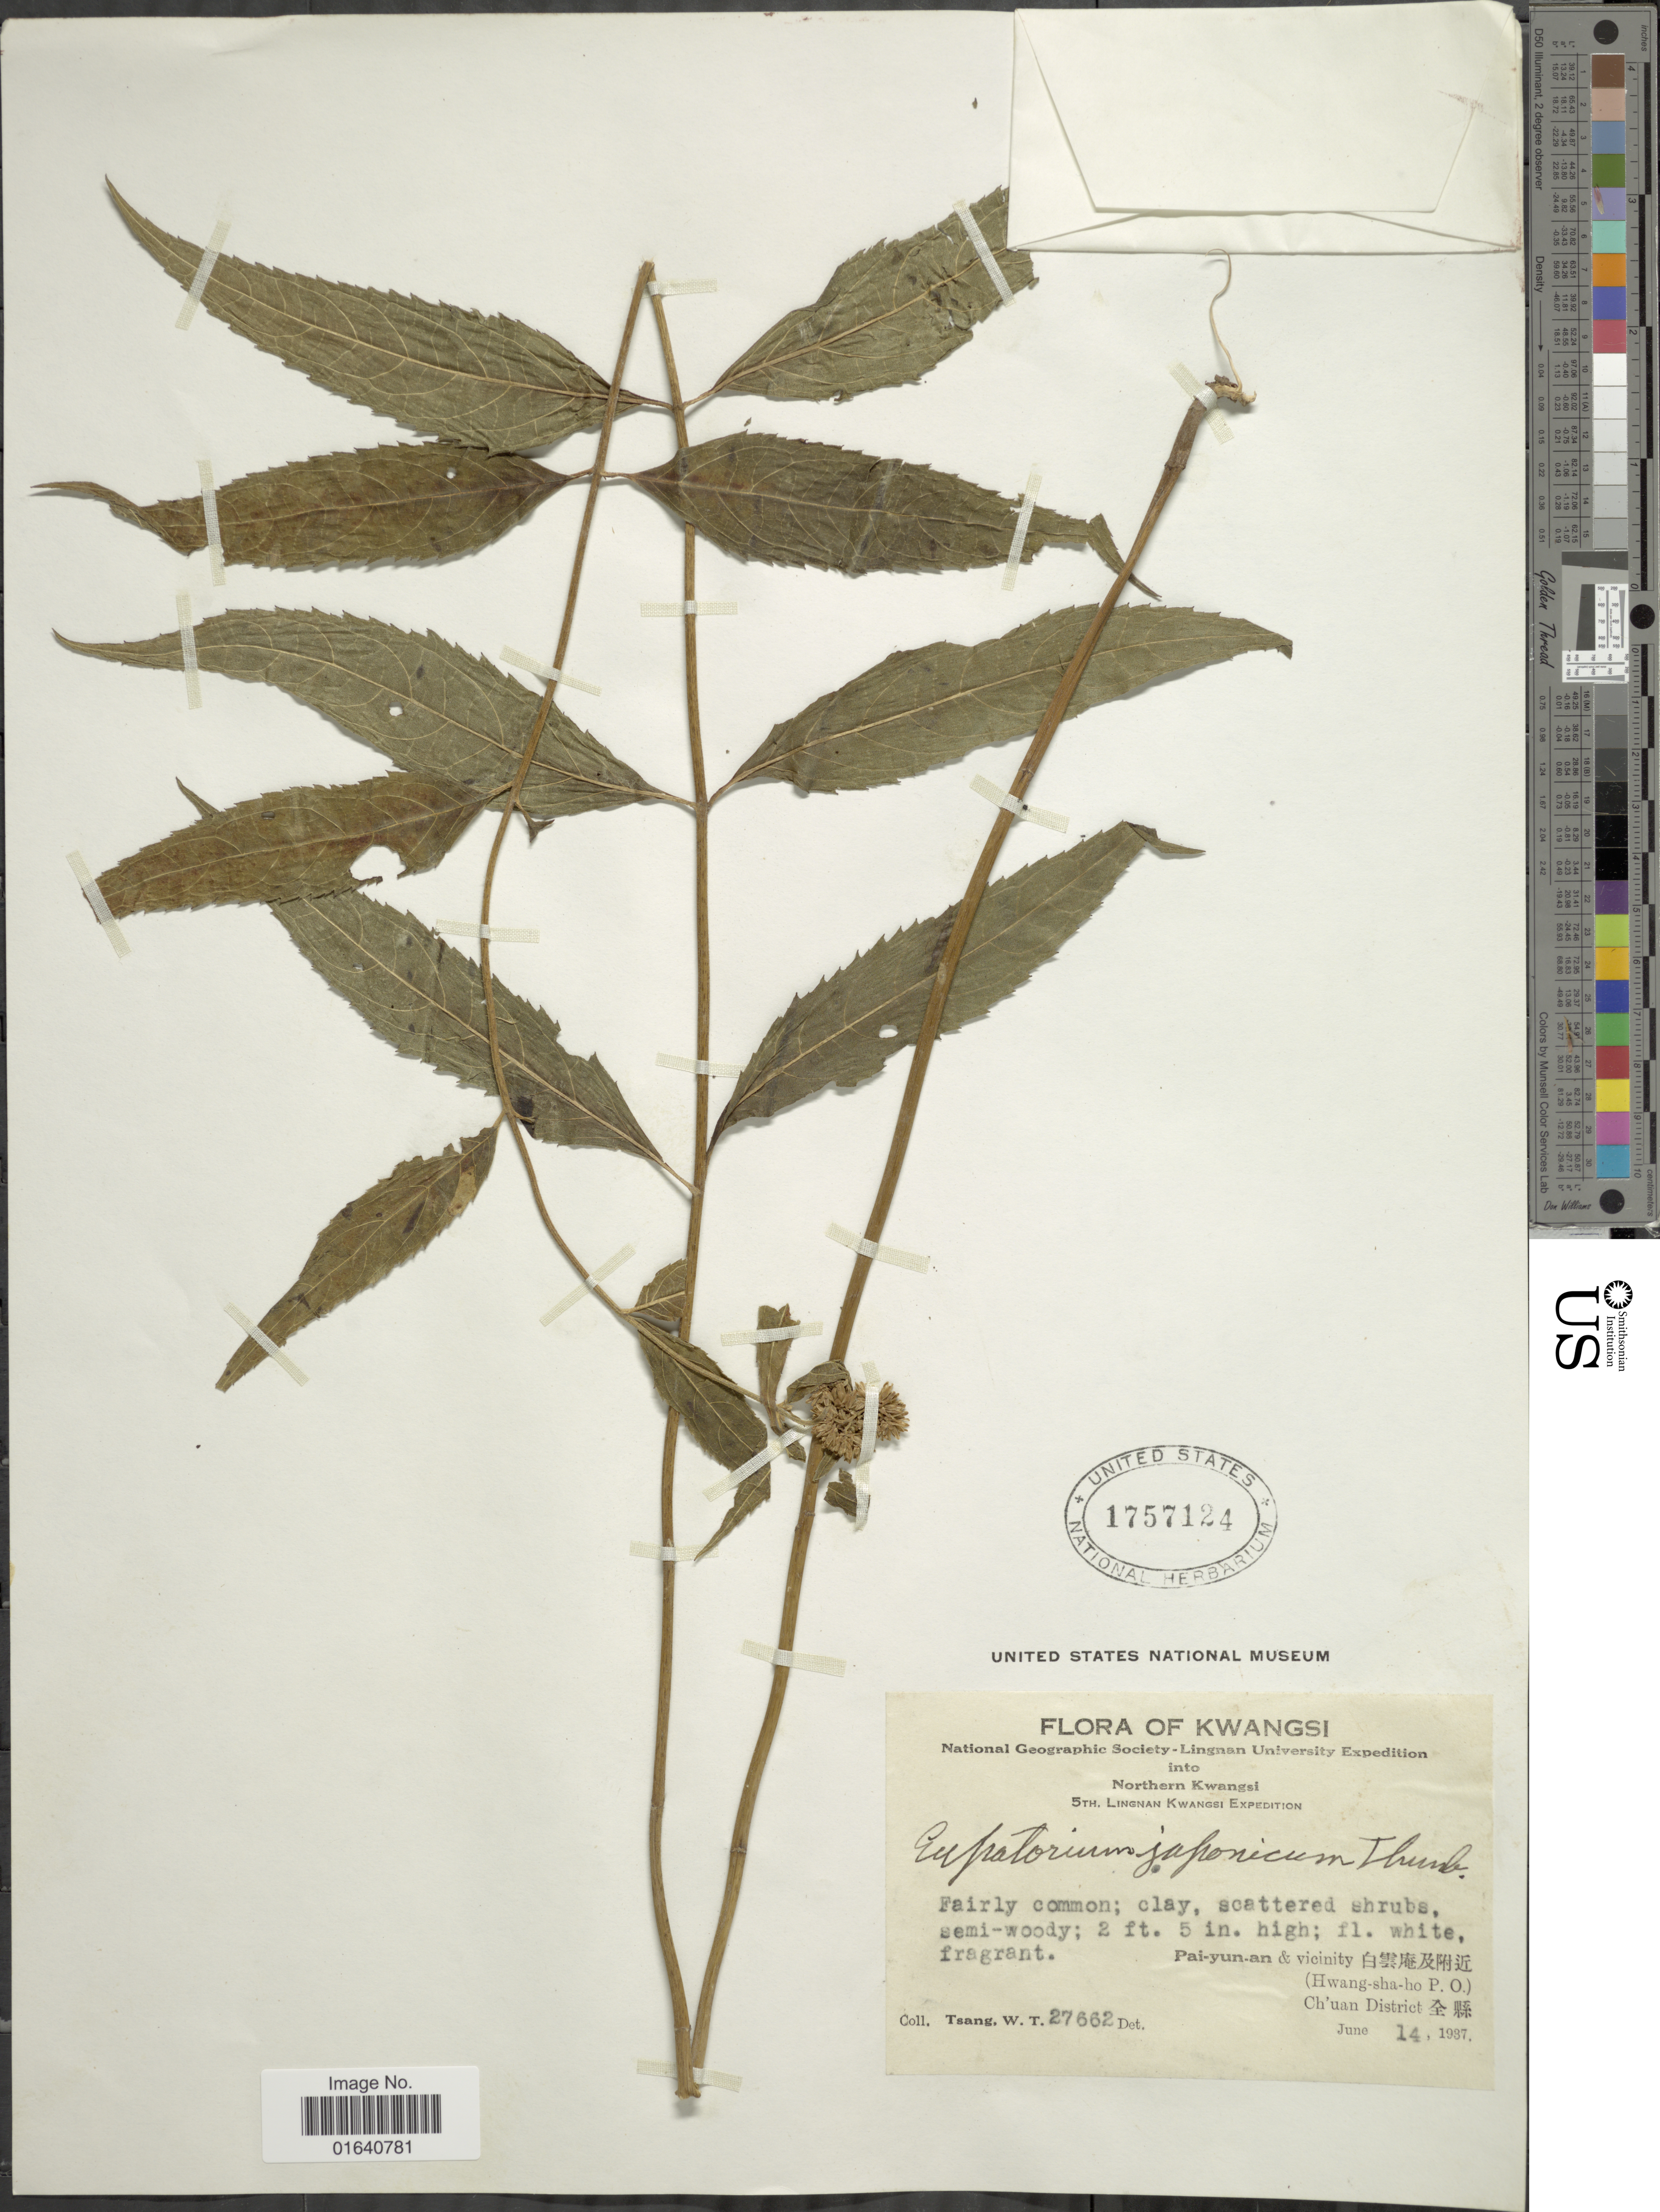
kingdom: Plantae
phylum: Tracheophyta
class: Magnoliopsida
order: Asterales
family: Asteraceae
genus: Eupatorium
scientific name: Eupatorium japonicum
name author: Thunb.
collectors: W. T. Tsang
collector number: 27662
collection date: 1937-06-14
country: China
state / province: Guangxi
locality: Kwasi,Pai-yun-an & vicinity (Hwang-sha-ho P.O.) Ch'uan District)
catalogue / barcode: US 1757124